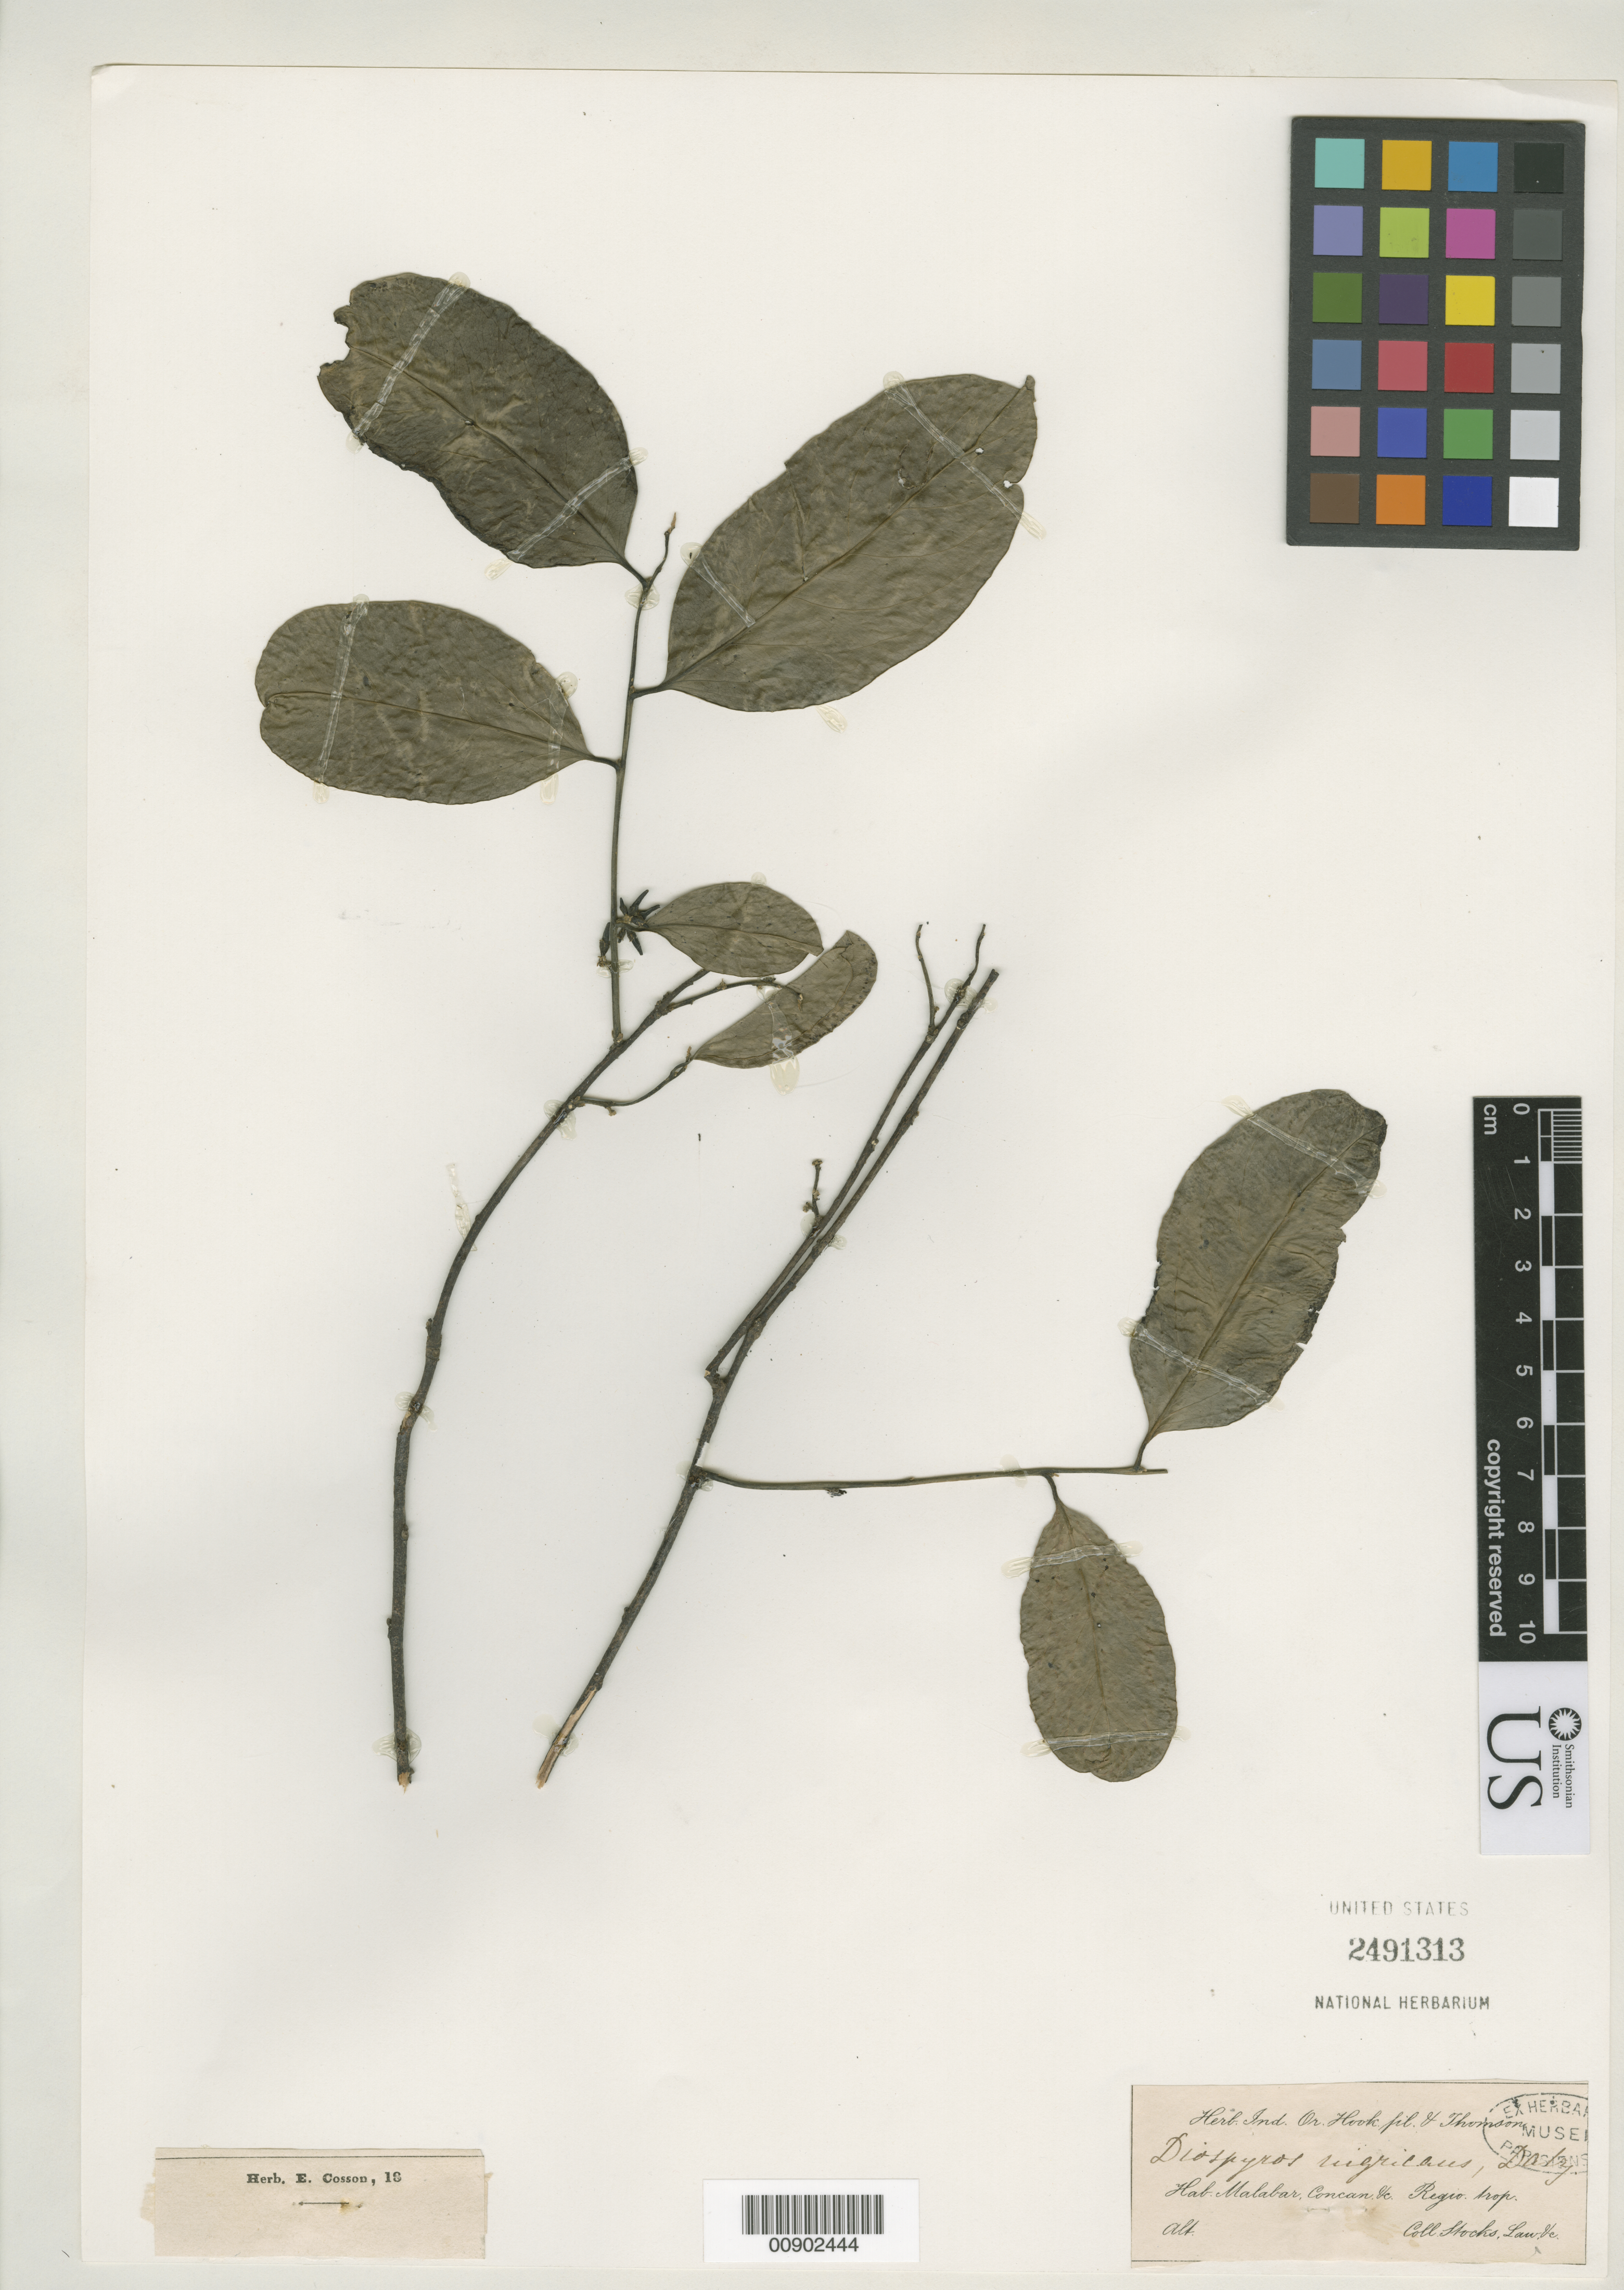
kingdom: Plantae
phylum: Tracheophyta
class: Magnoliopsida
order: Ericales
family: Ebenaceae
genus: Diospyros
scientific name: Diospyros nigricans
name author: Dalzell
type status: Possible Type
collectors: J. Stocks & J. Law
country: India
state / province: Kerala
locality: Malabar, Concan etc.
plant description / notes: Possibly corresponds to one of the collections cited by C.B. Clarke in Fl. Brit. Ind. 3: 558 (1882) as Diospyros assimilis.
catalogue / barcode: US 2491313